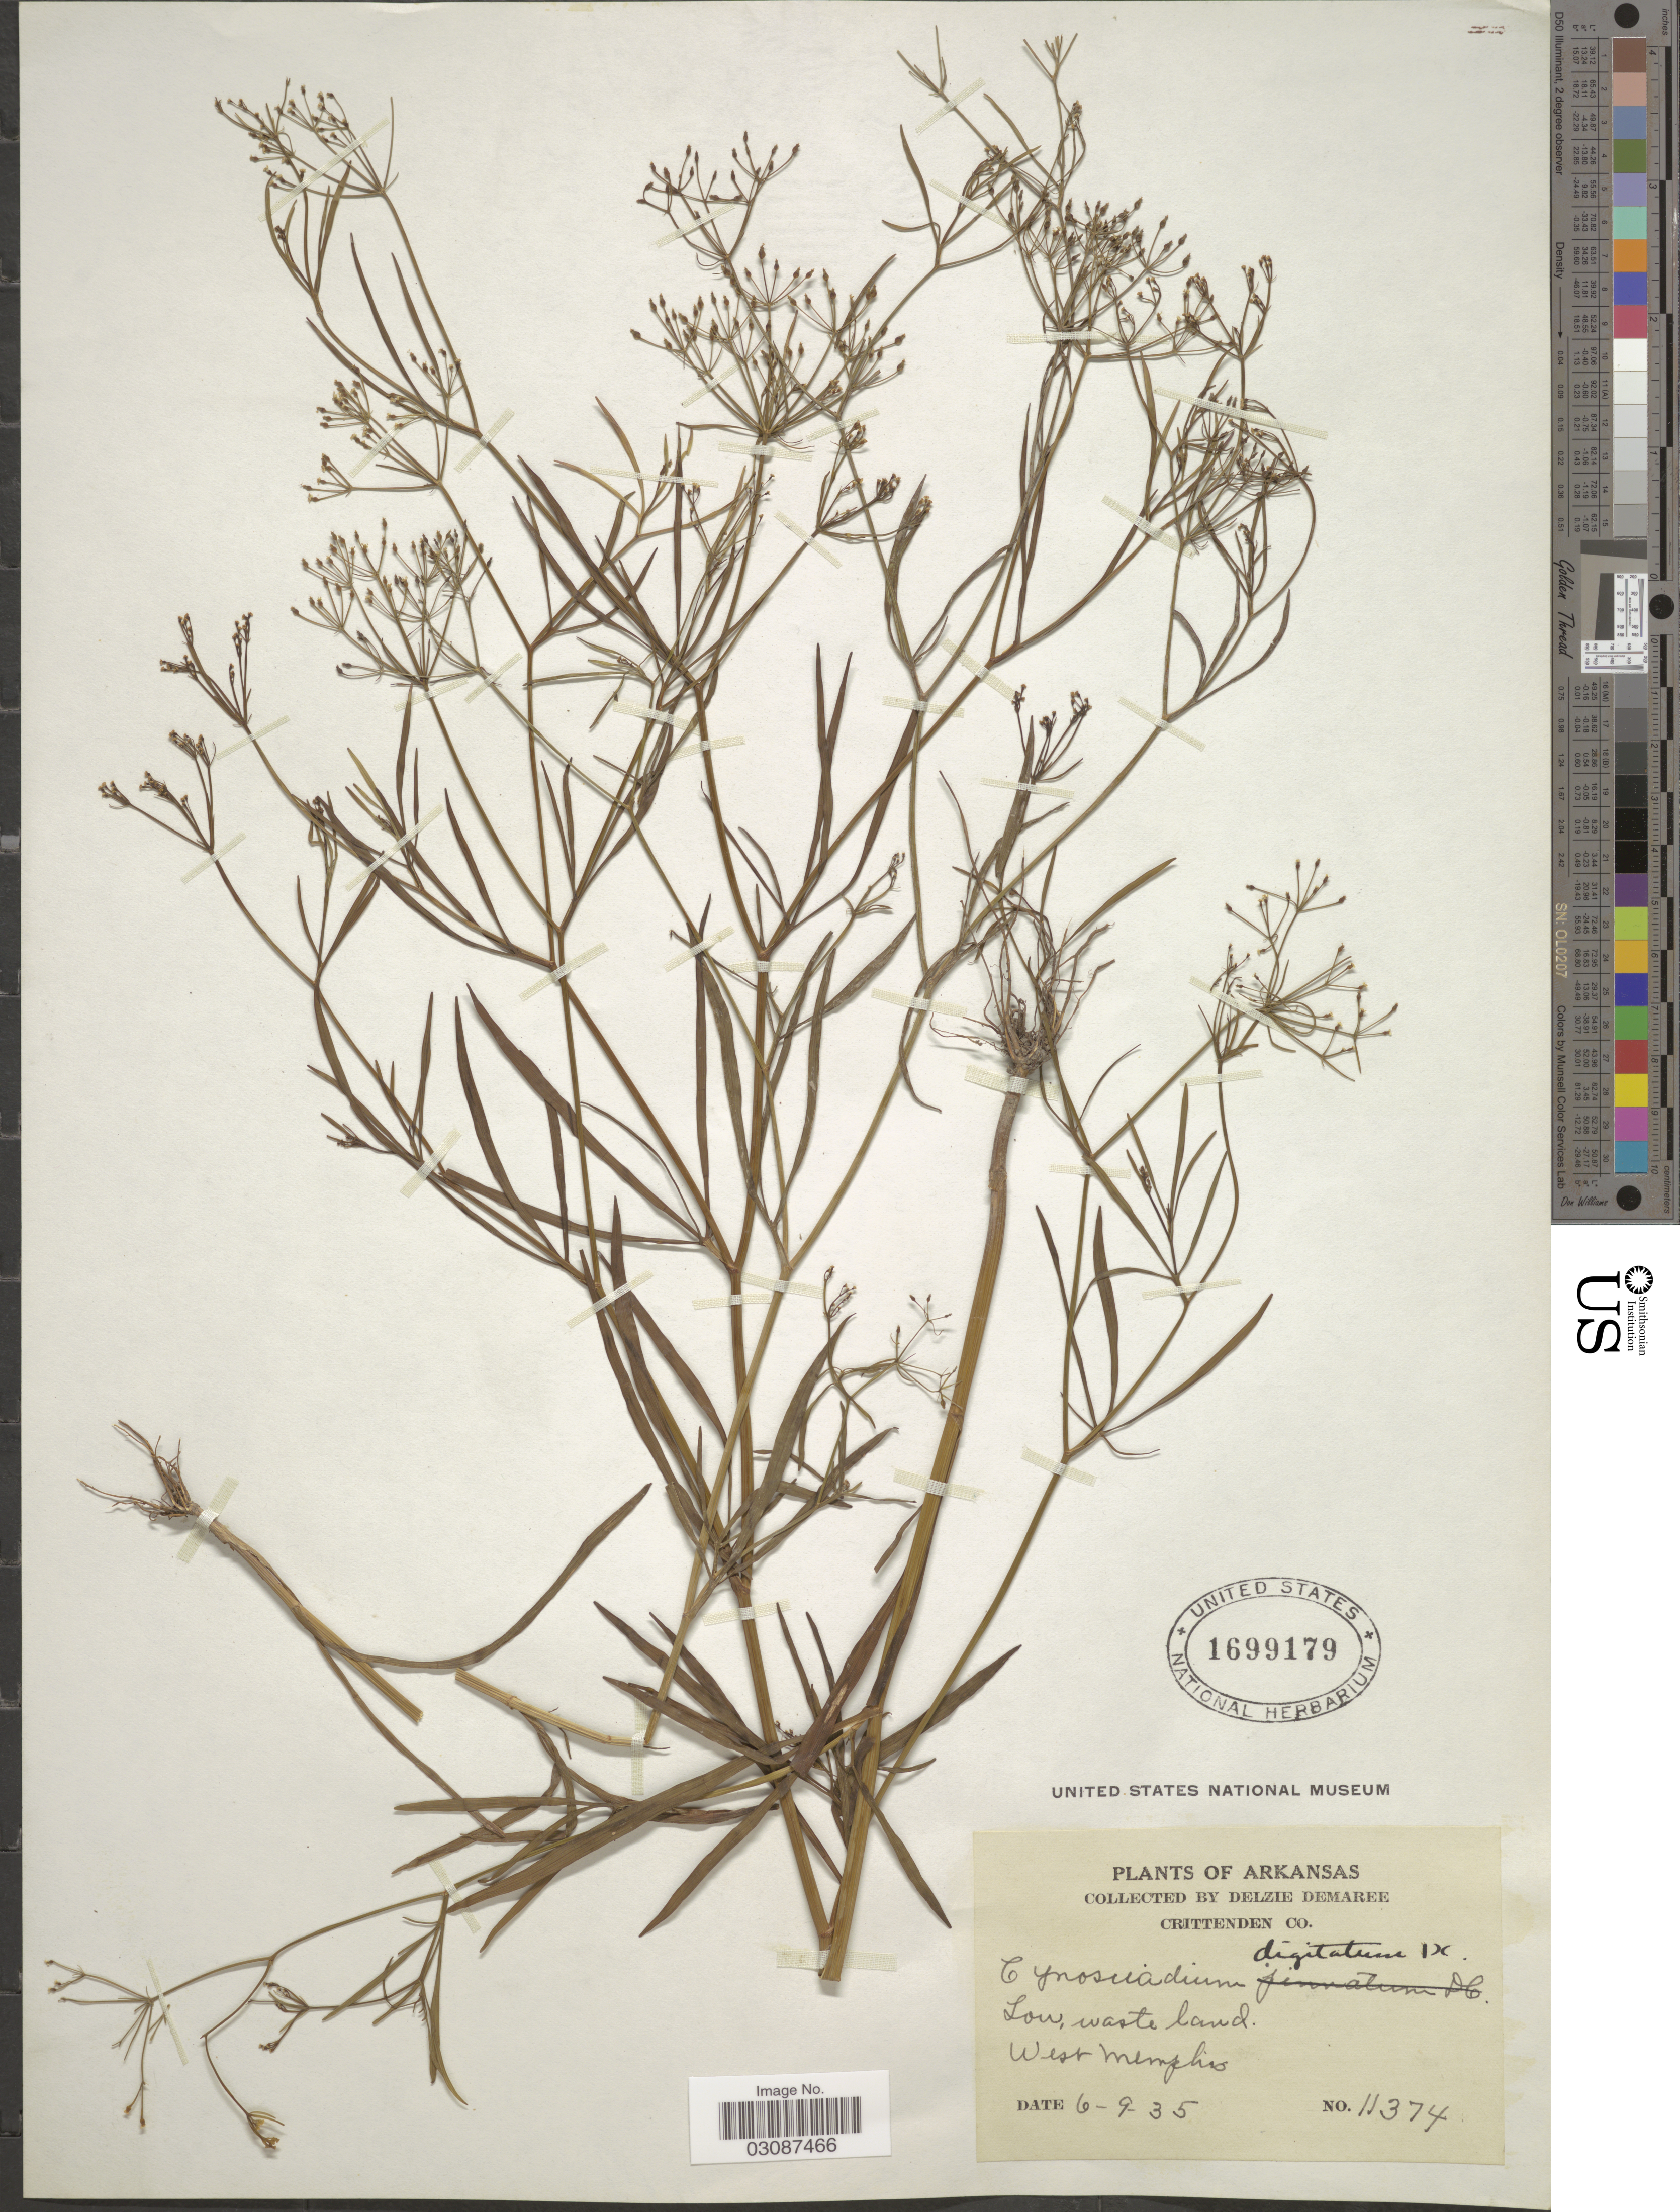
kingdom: Plantae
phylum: Tracheophyta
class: Magnoliopsida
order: Apiales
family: Apiaceae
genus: Cynosciadium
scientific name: Cynosciadium digitatum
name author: DC.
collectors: D. Demaree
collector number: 11374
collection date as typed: Transcribed d/m/y: 9/6/35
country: United States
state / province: Arkansas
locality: Crittenden Co. West Memphis.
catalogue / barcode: US 1699179